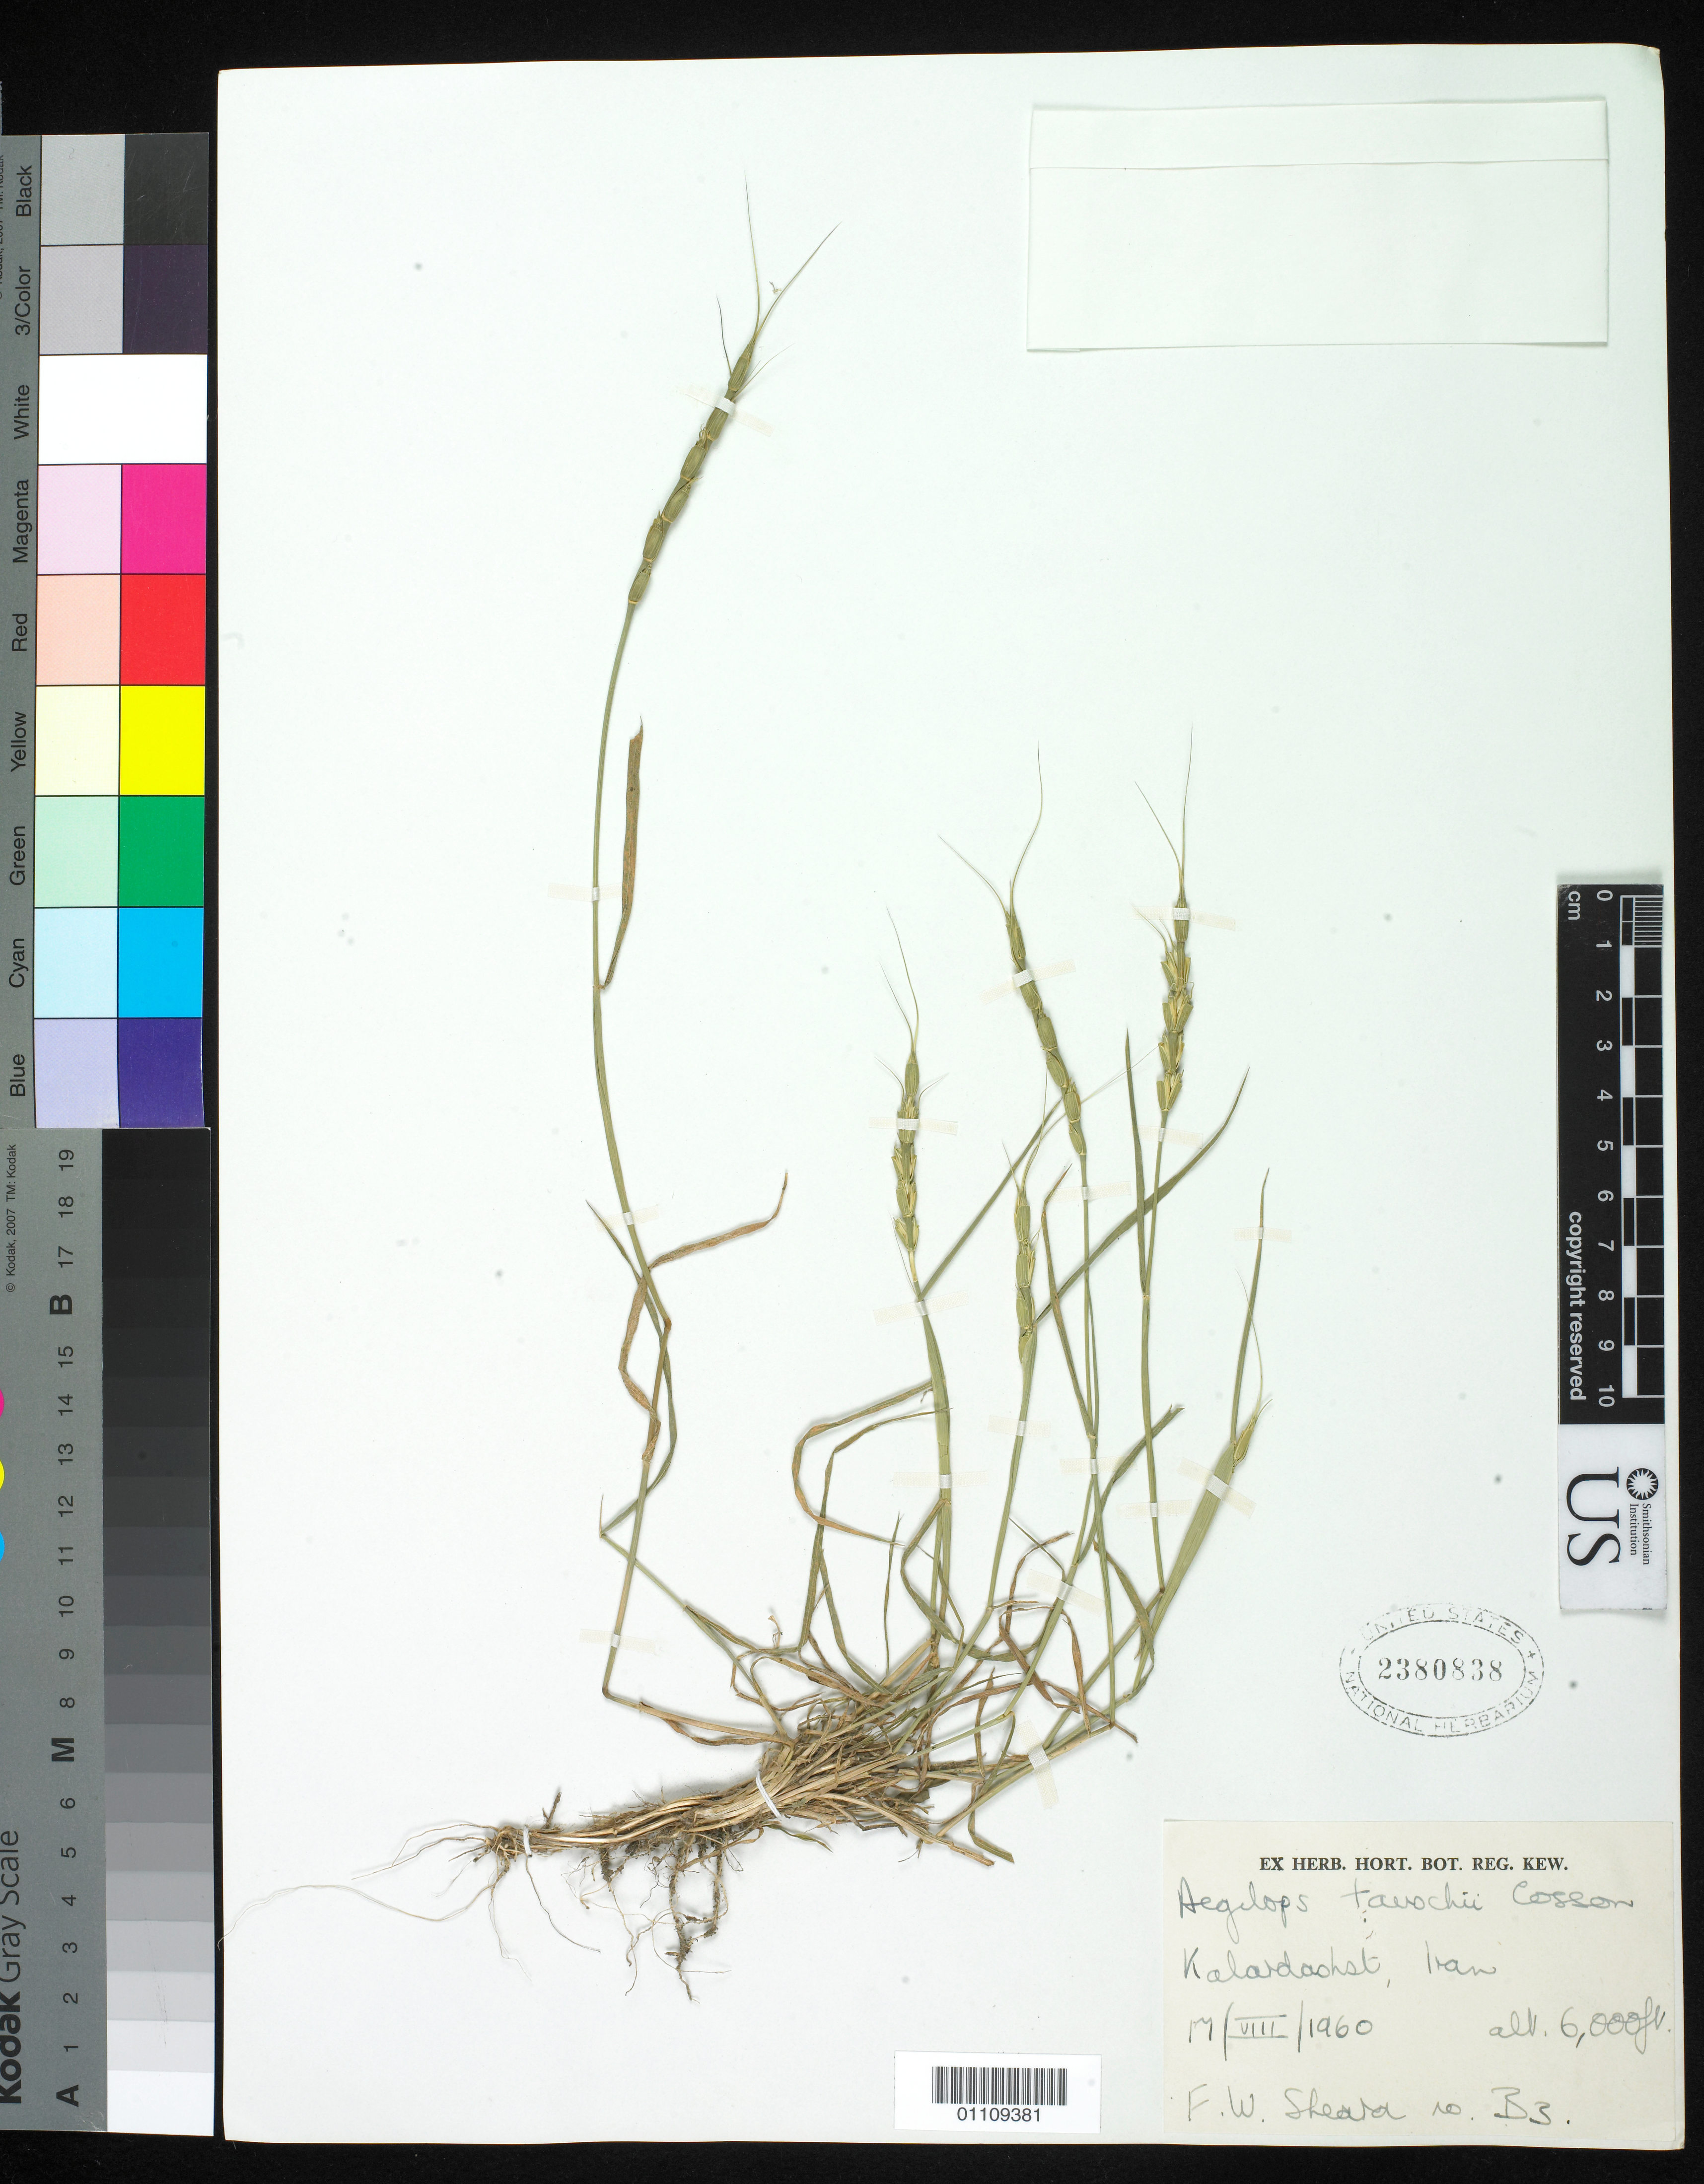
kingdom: Plantae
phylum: Tracheophyta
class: Liliopsida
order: Poales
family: Poaceae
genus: Aegilops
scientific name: Aegilops tauschii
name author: Coss.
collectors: F. Sheard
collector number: B3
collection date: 1960-08-17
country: Iran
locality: Kelardasht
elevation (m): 1829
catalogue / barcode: US 2380383